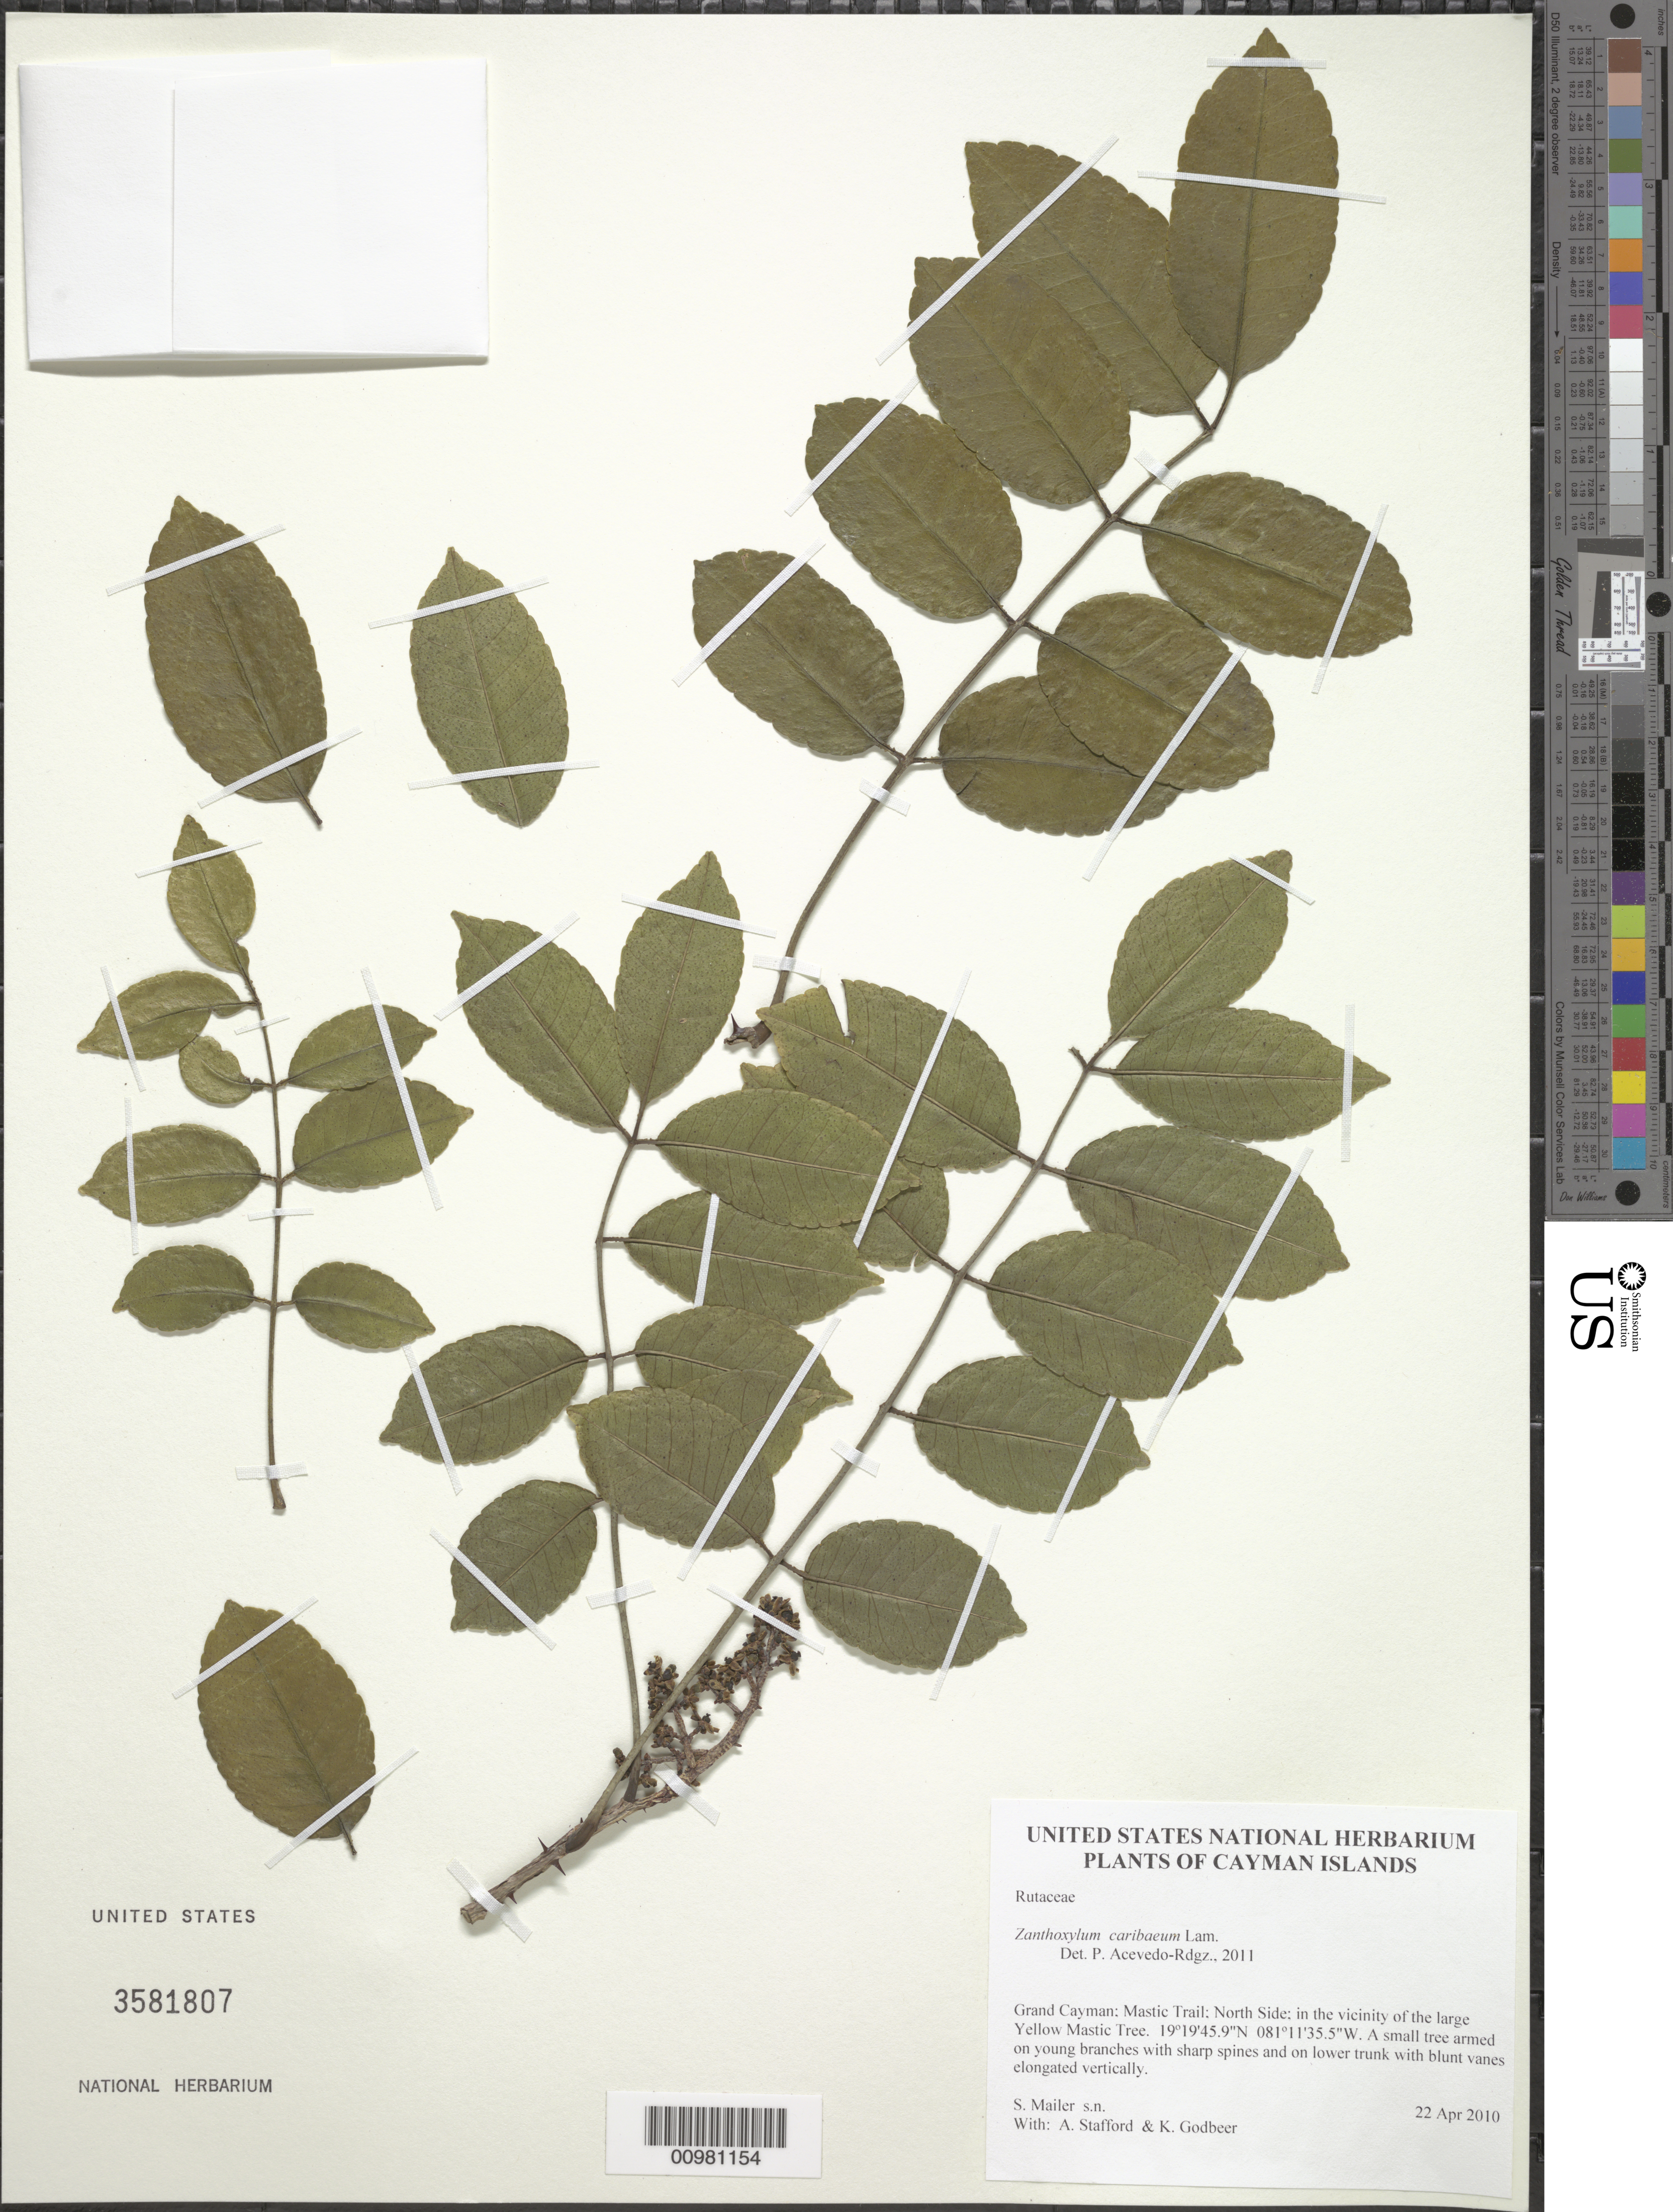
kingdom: Plantae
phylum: Tracheophyta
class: Magnoliopsida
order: Sapindales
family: Rutaceae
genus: Zanthoxylum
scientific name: Zanthoxylum caribaeum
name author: Lam.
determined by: Acevedo-Rodríguez, P., (BOT), Smithsonian Institution - National Museum of Natural History (UNITED STATES)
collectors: S. Mailer, A. Stafford & K. Godbeer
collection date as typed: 22 Apr 2010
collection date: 2010-04-22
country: Cayman Islands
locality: Grand Cayman; Mastic Trail; North Side; in the vicinity of the large Yellow Mastic Tree.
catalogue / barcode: US 3581807